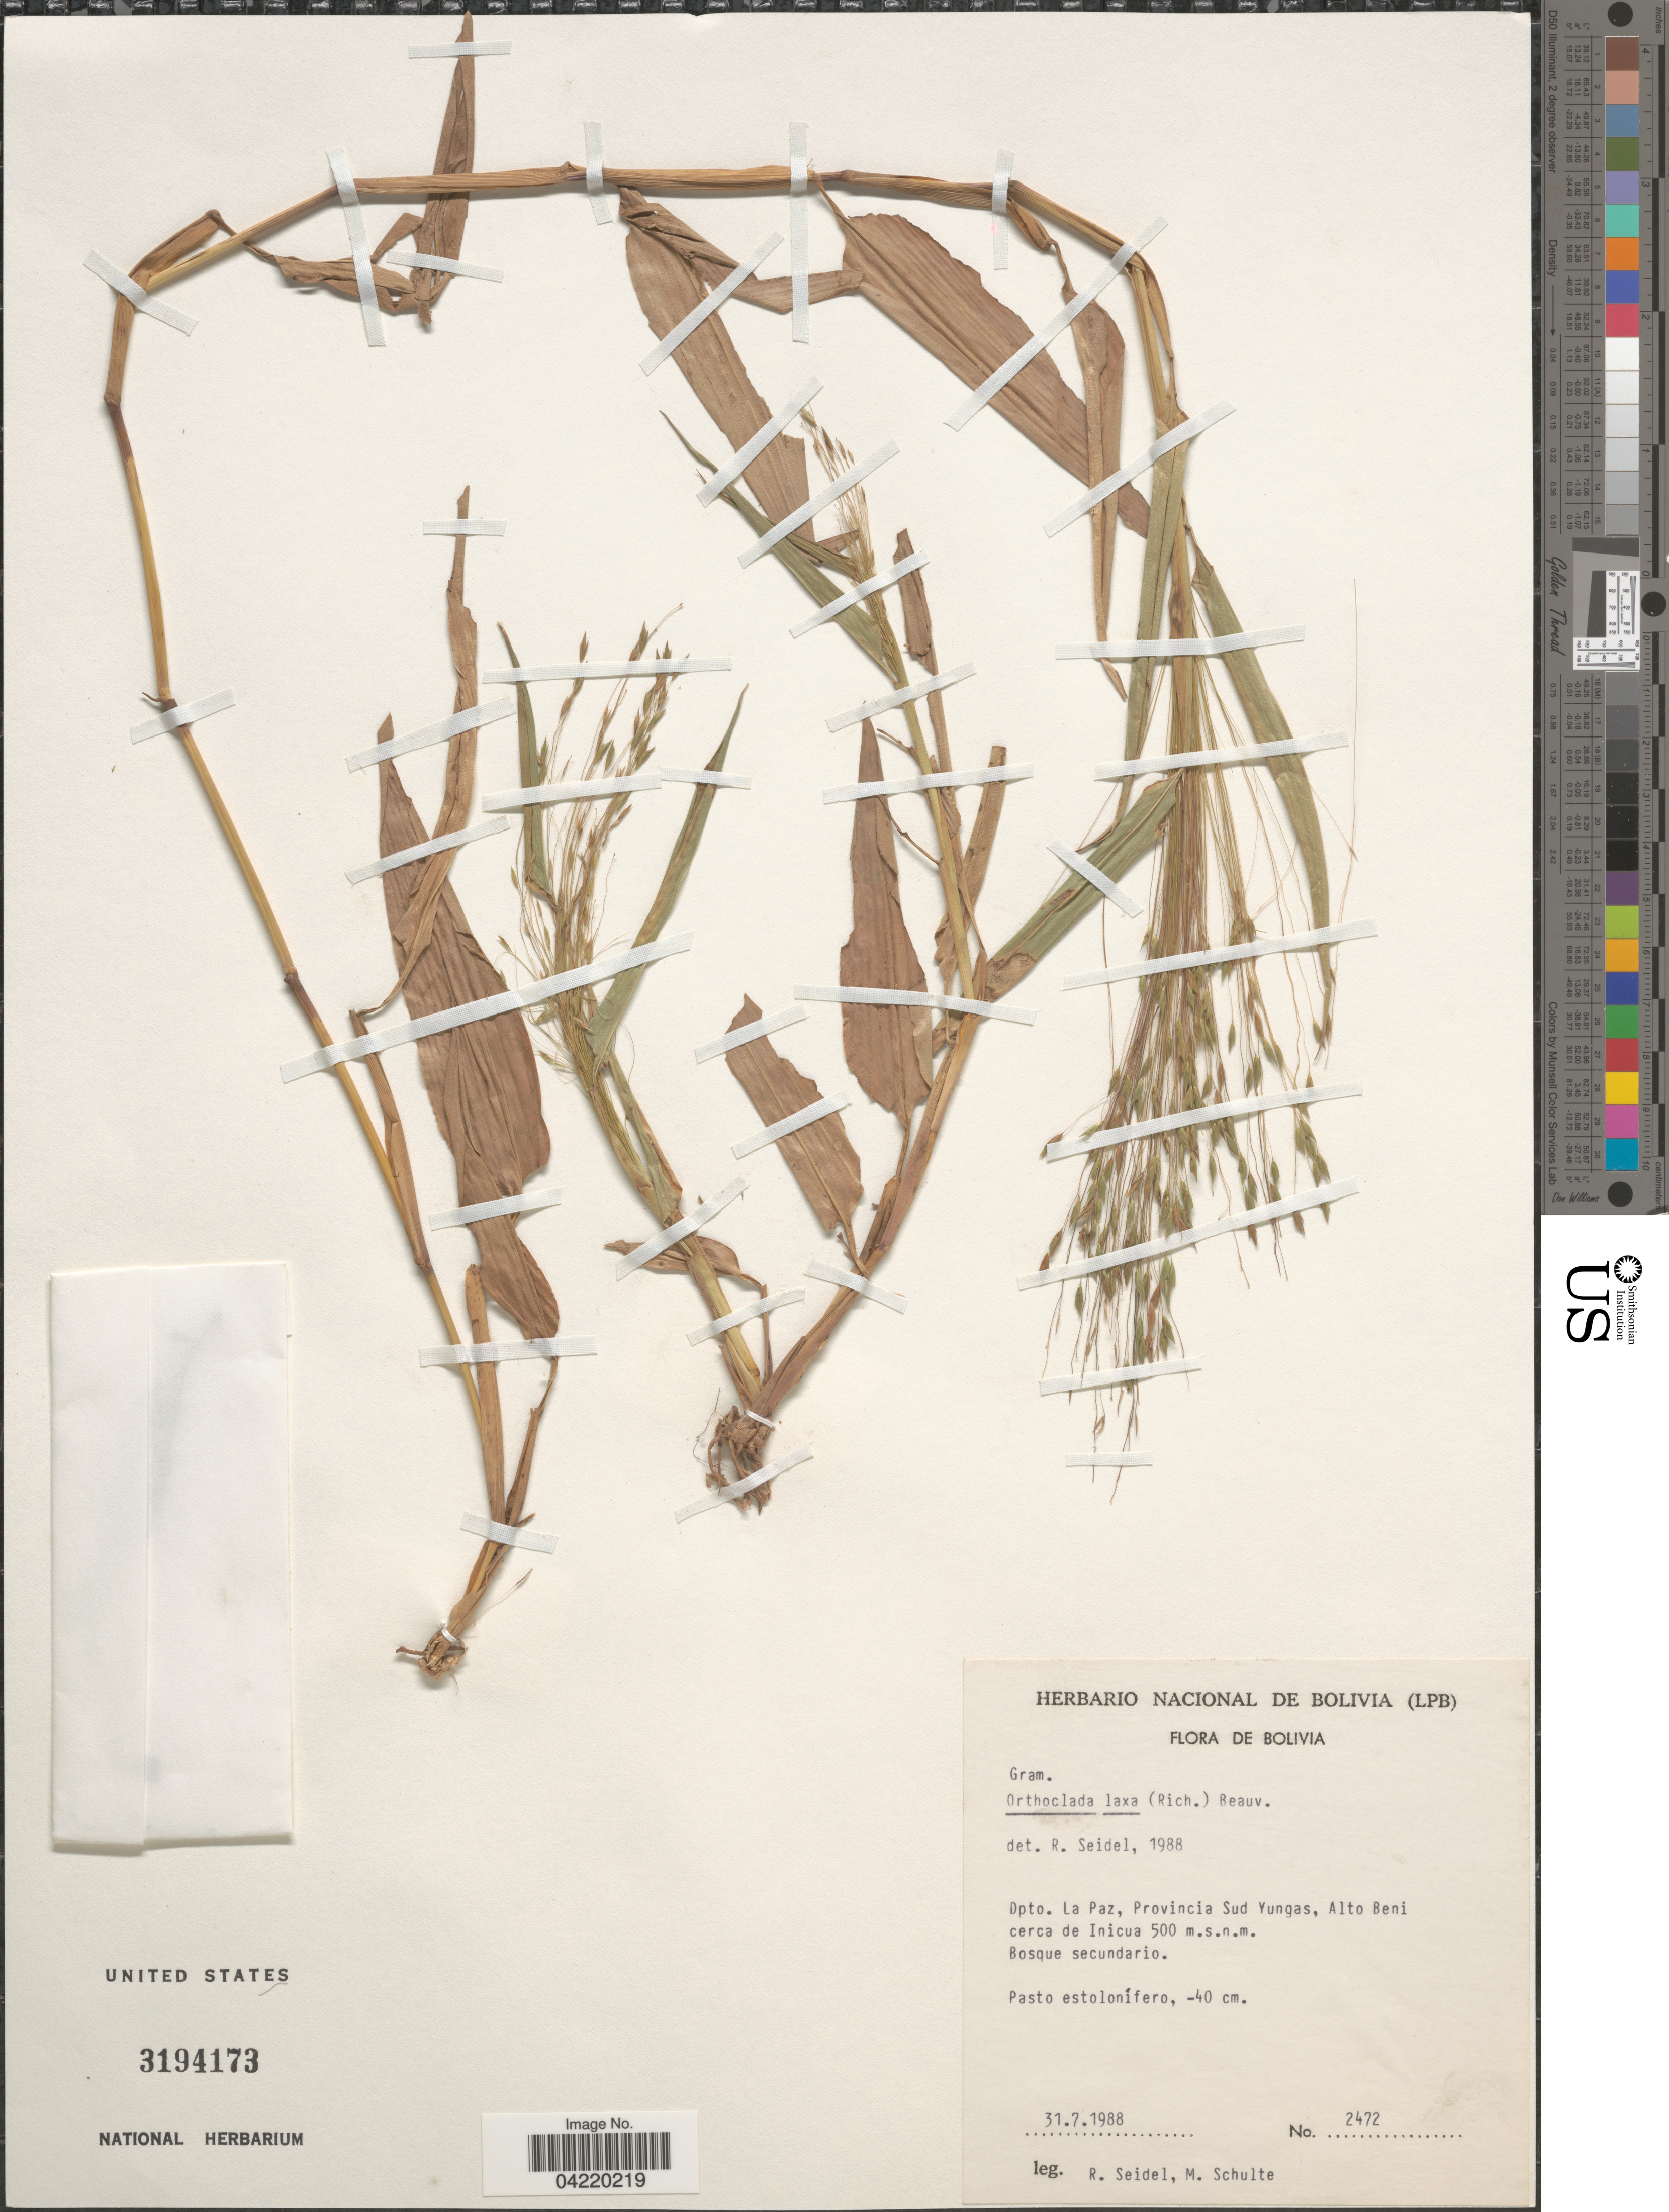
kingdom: Plantae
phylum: Tracheophyta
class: Liliopsida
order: Poales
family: Poaceae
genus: Orthoclada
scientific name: Orthoclada laxa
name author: P. Beauv.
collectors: R. Seidel & M. Schulte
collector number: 2472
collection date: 1988-07-31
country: Bolivia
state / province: La Paz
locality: Dpto. La Paz, Provincia Sud Yungas, Alto Beni cerca de Inicua.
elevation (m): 500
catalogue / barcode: US 3194173